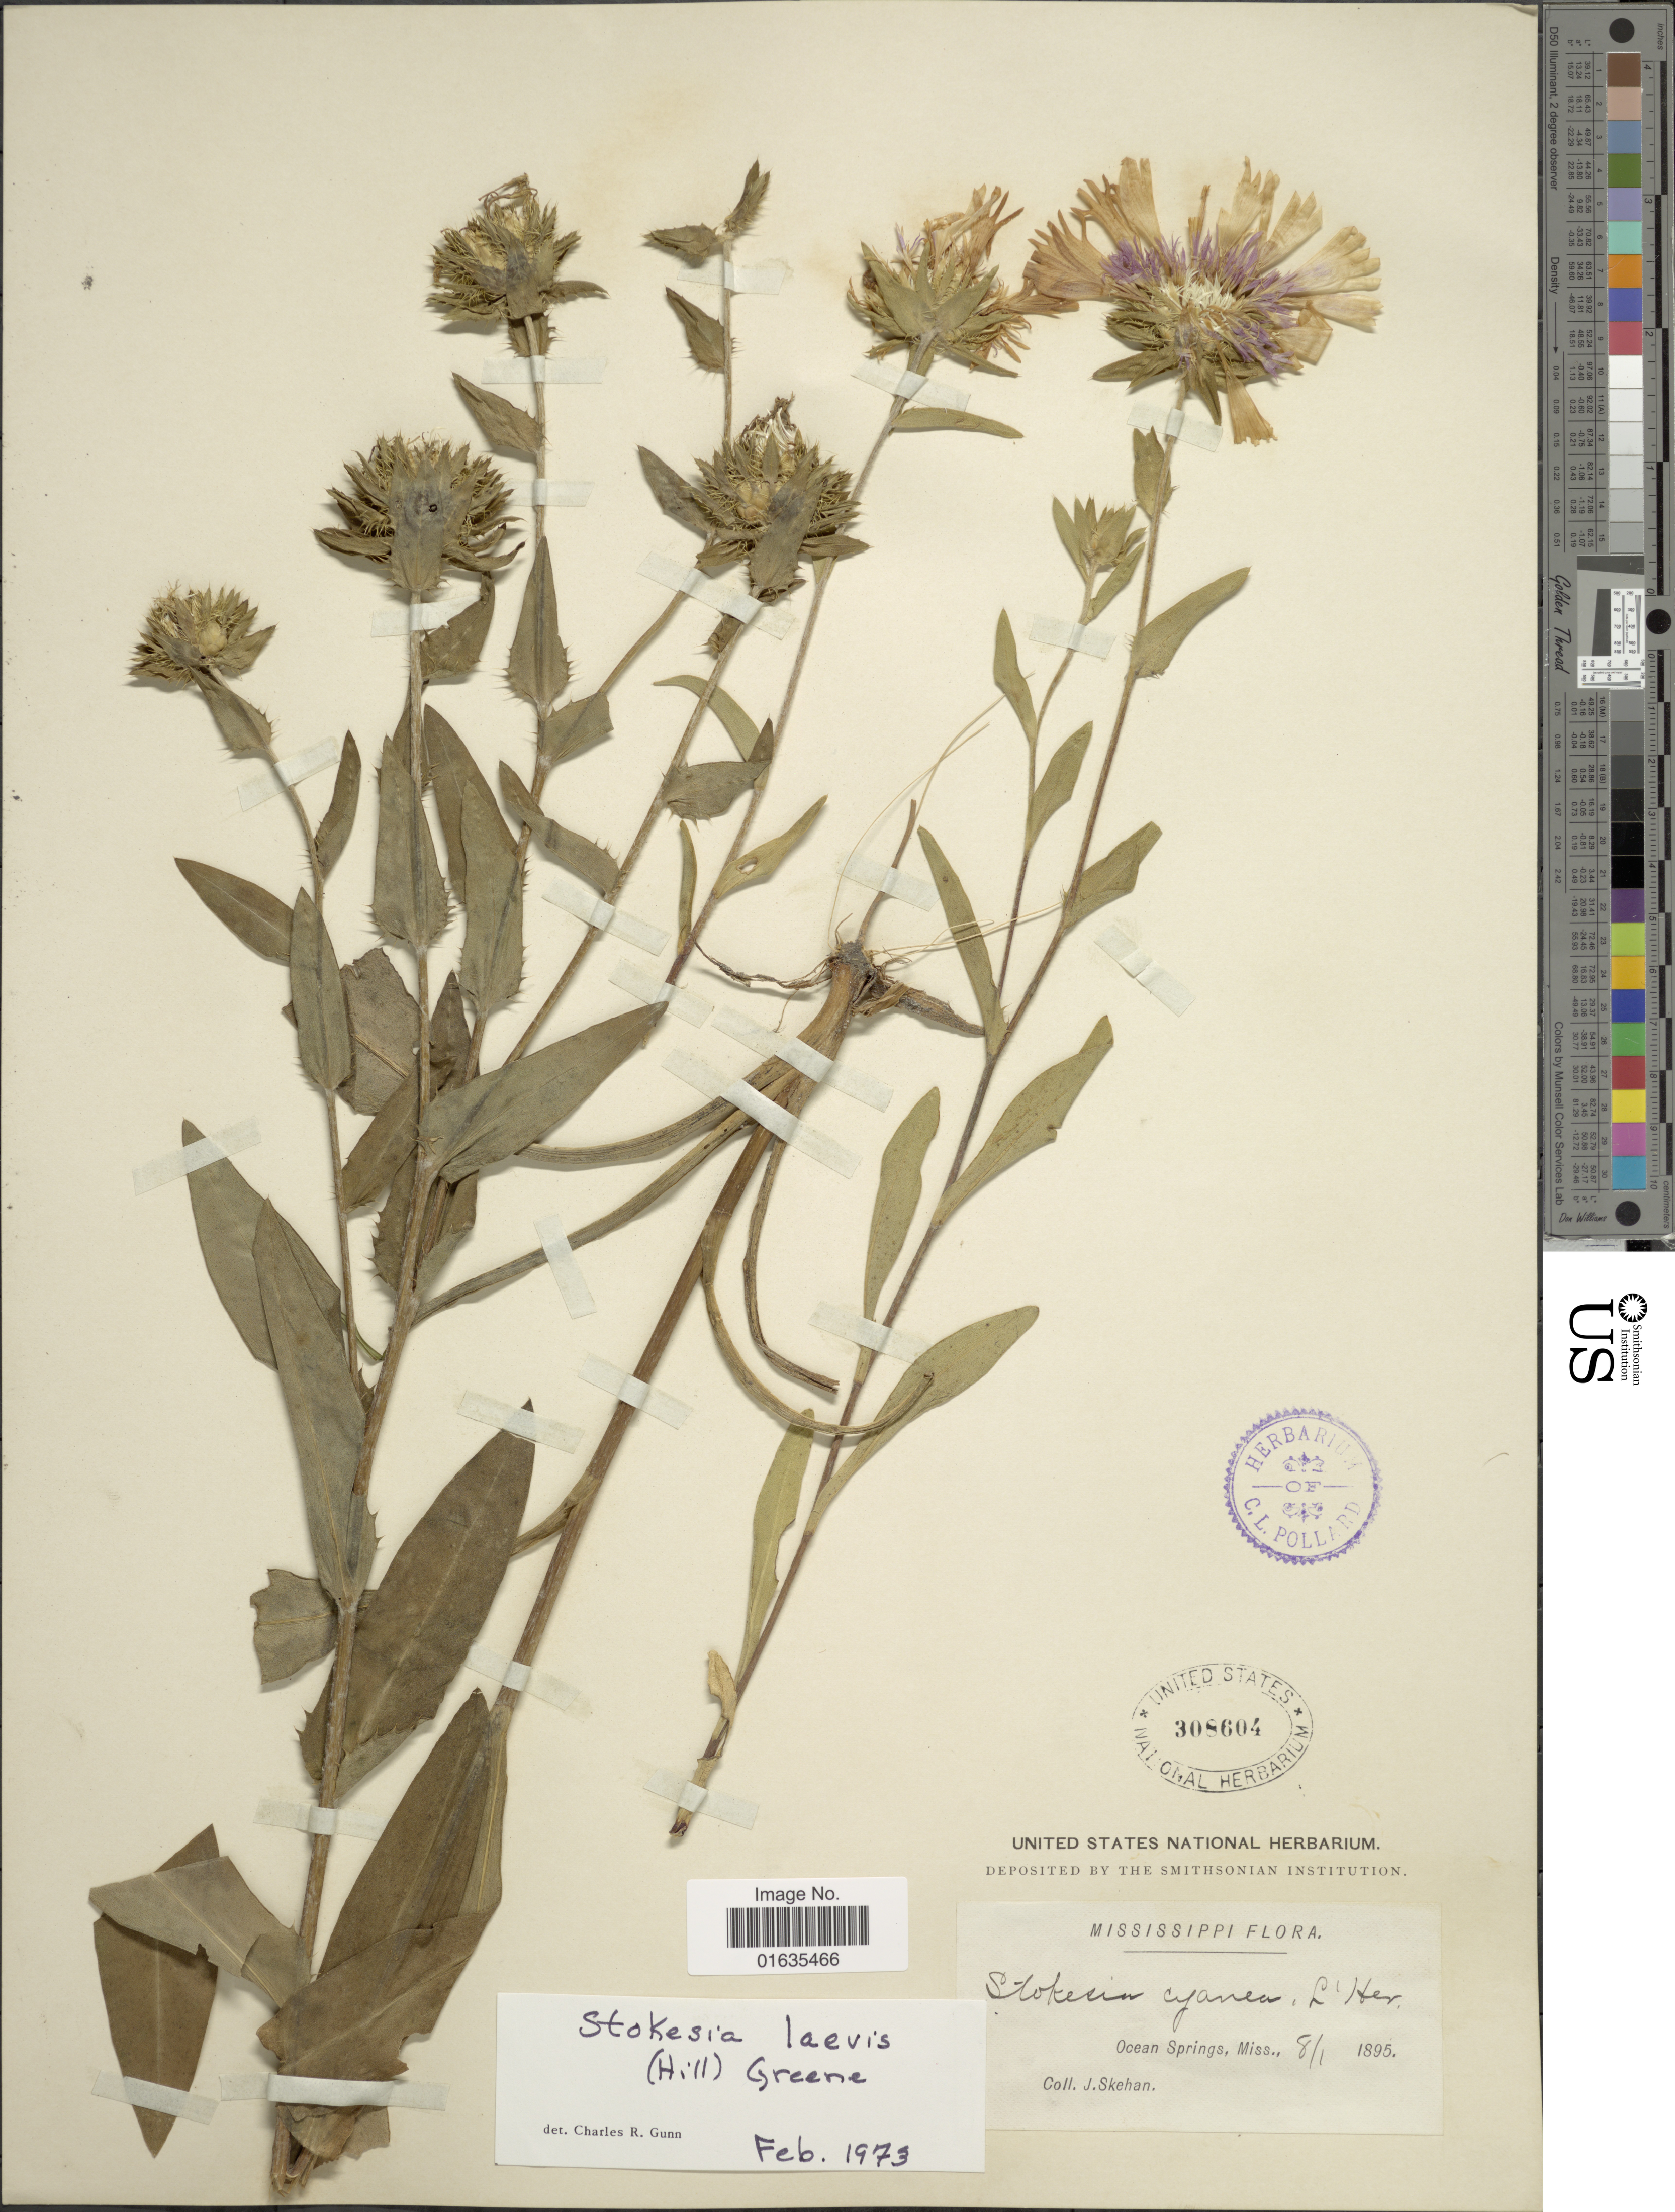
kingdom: Plantae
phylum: Tracheophyta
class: Magnoliopsida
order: Asterales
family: Asteraceae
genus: Stokesia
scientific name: Stokesia laevis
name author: (Hill) Greene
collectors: J. Skehan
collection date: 1895-08-01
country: United States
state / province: Mississippi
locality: Ocean Springs, Miss.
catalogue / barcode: US 308604